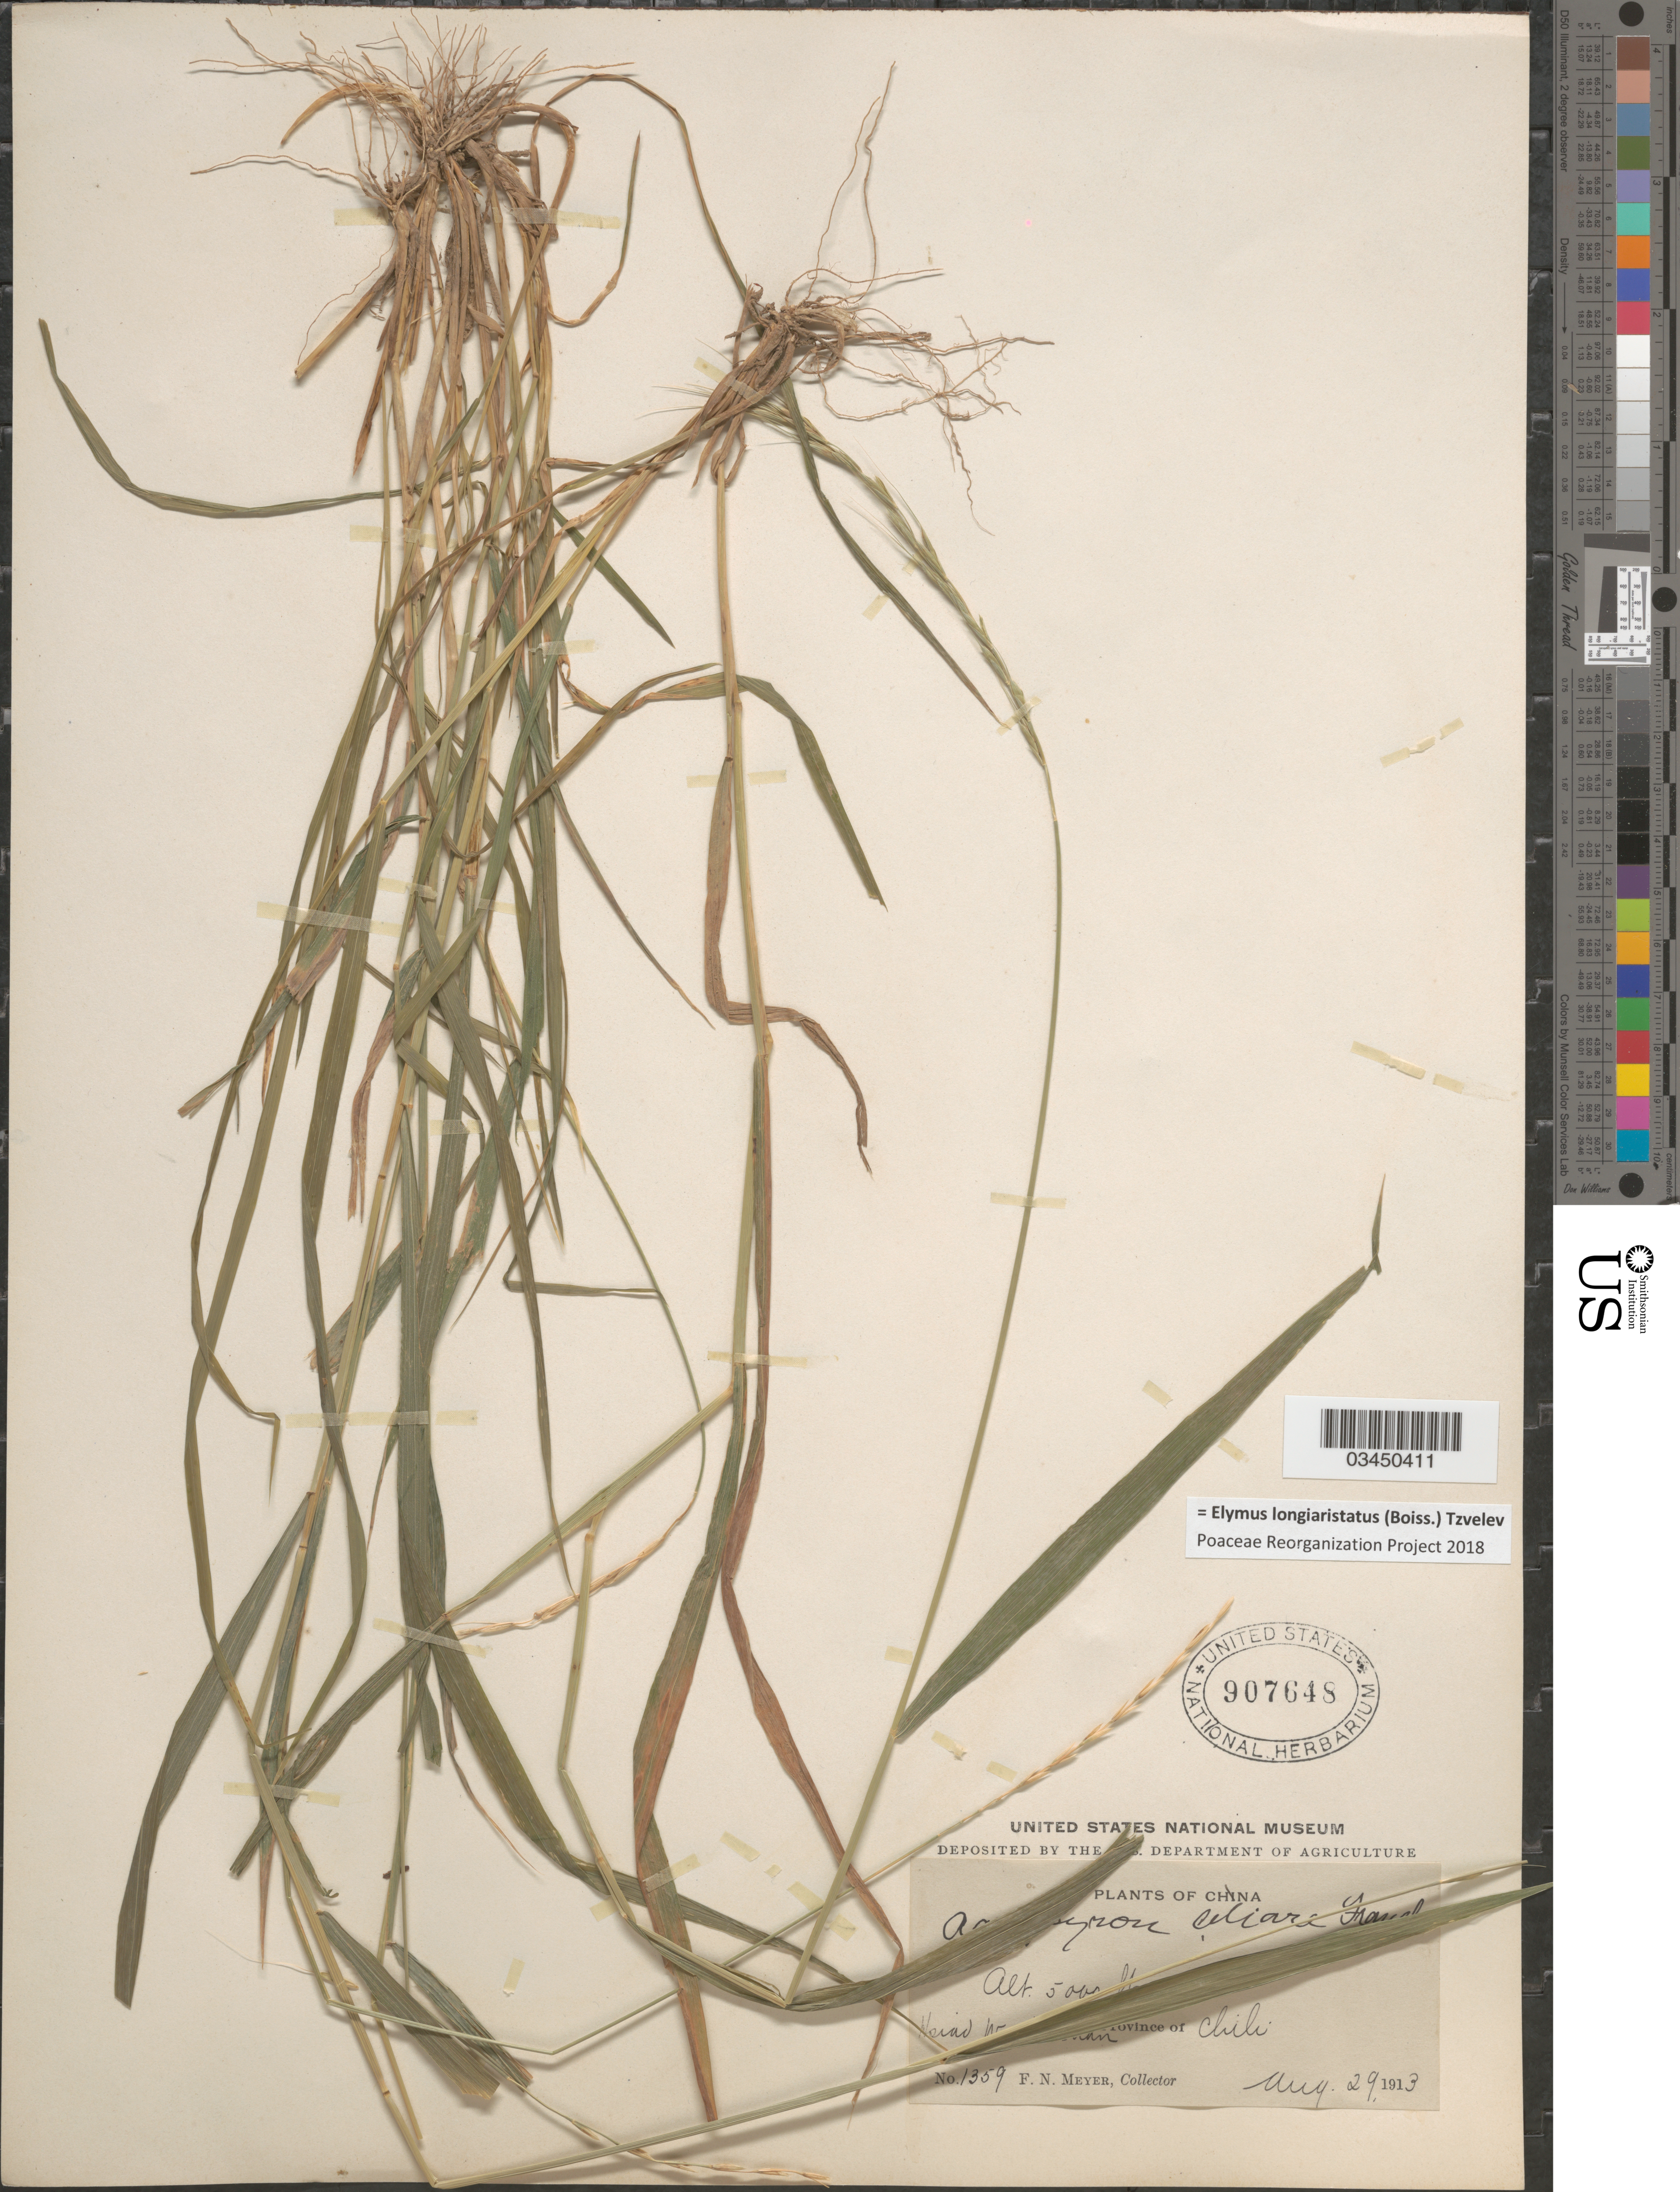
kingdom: Plantae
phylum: Tracheophyta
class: Liliopsida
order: Poales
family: Poaceae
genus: Elymus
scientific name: Elymus longiaristatus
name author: (Boiss.) Tzvelev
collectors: F. N. Meyer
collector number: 1359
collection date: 1913-08-29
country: China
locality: Hsiao Wu tai shan. Province of Chili.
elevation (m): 1524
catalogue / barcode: US 907648